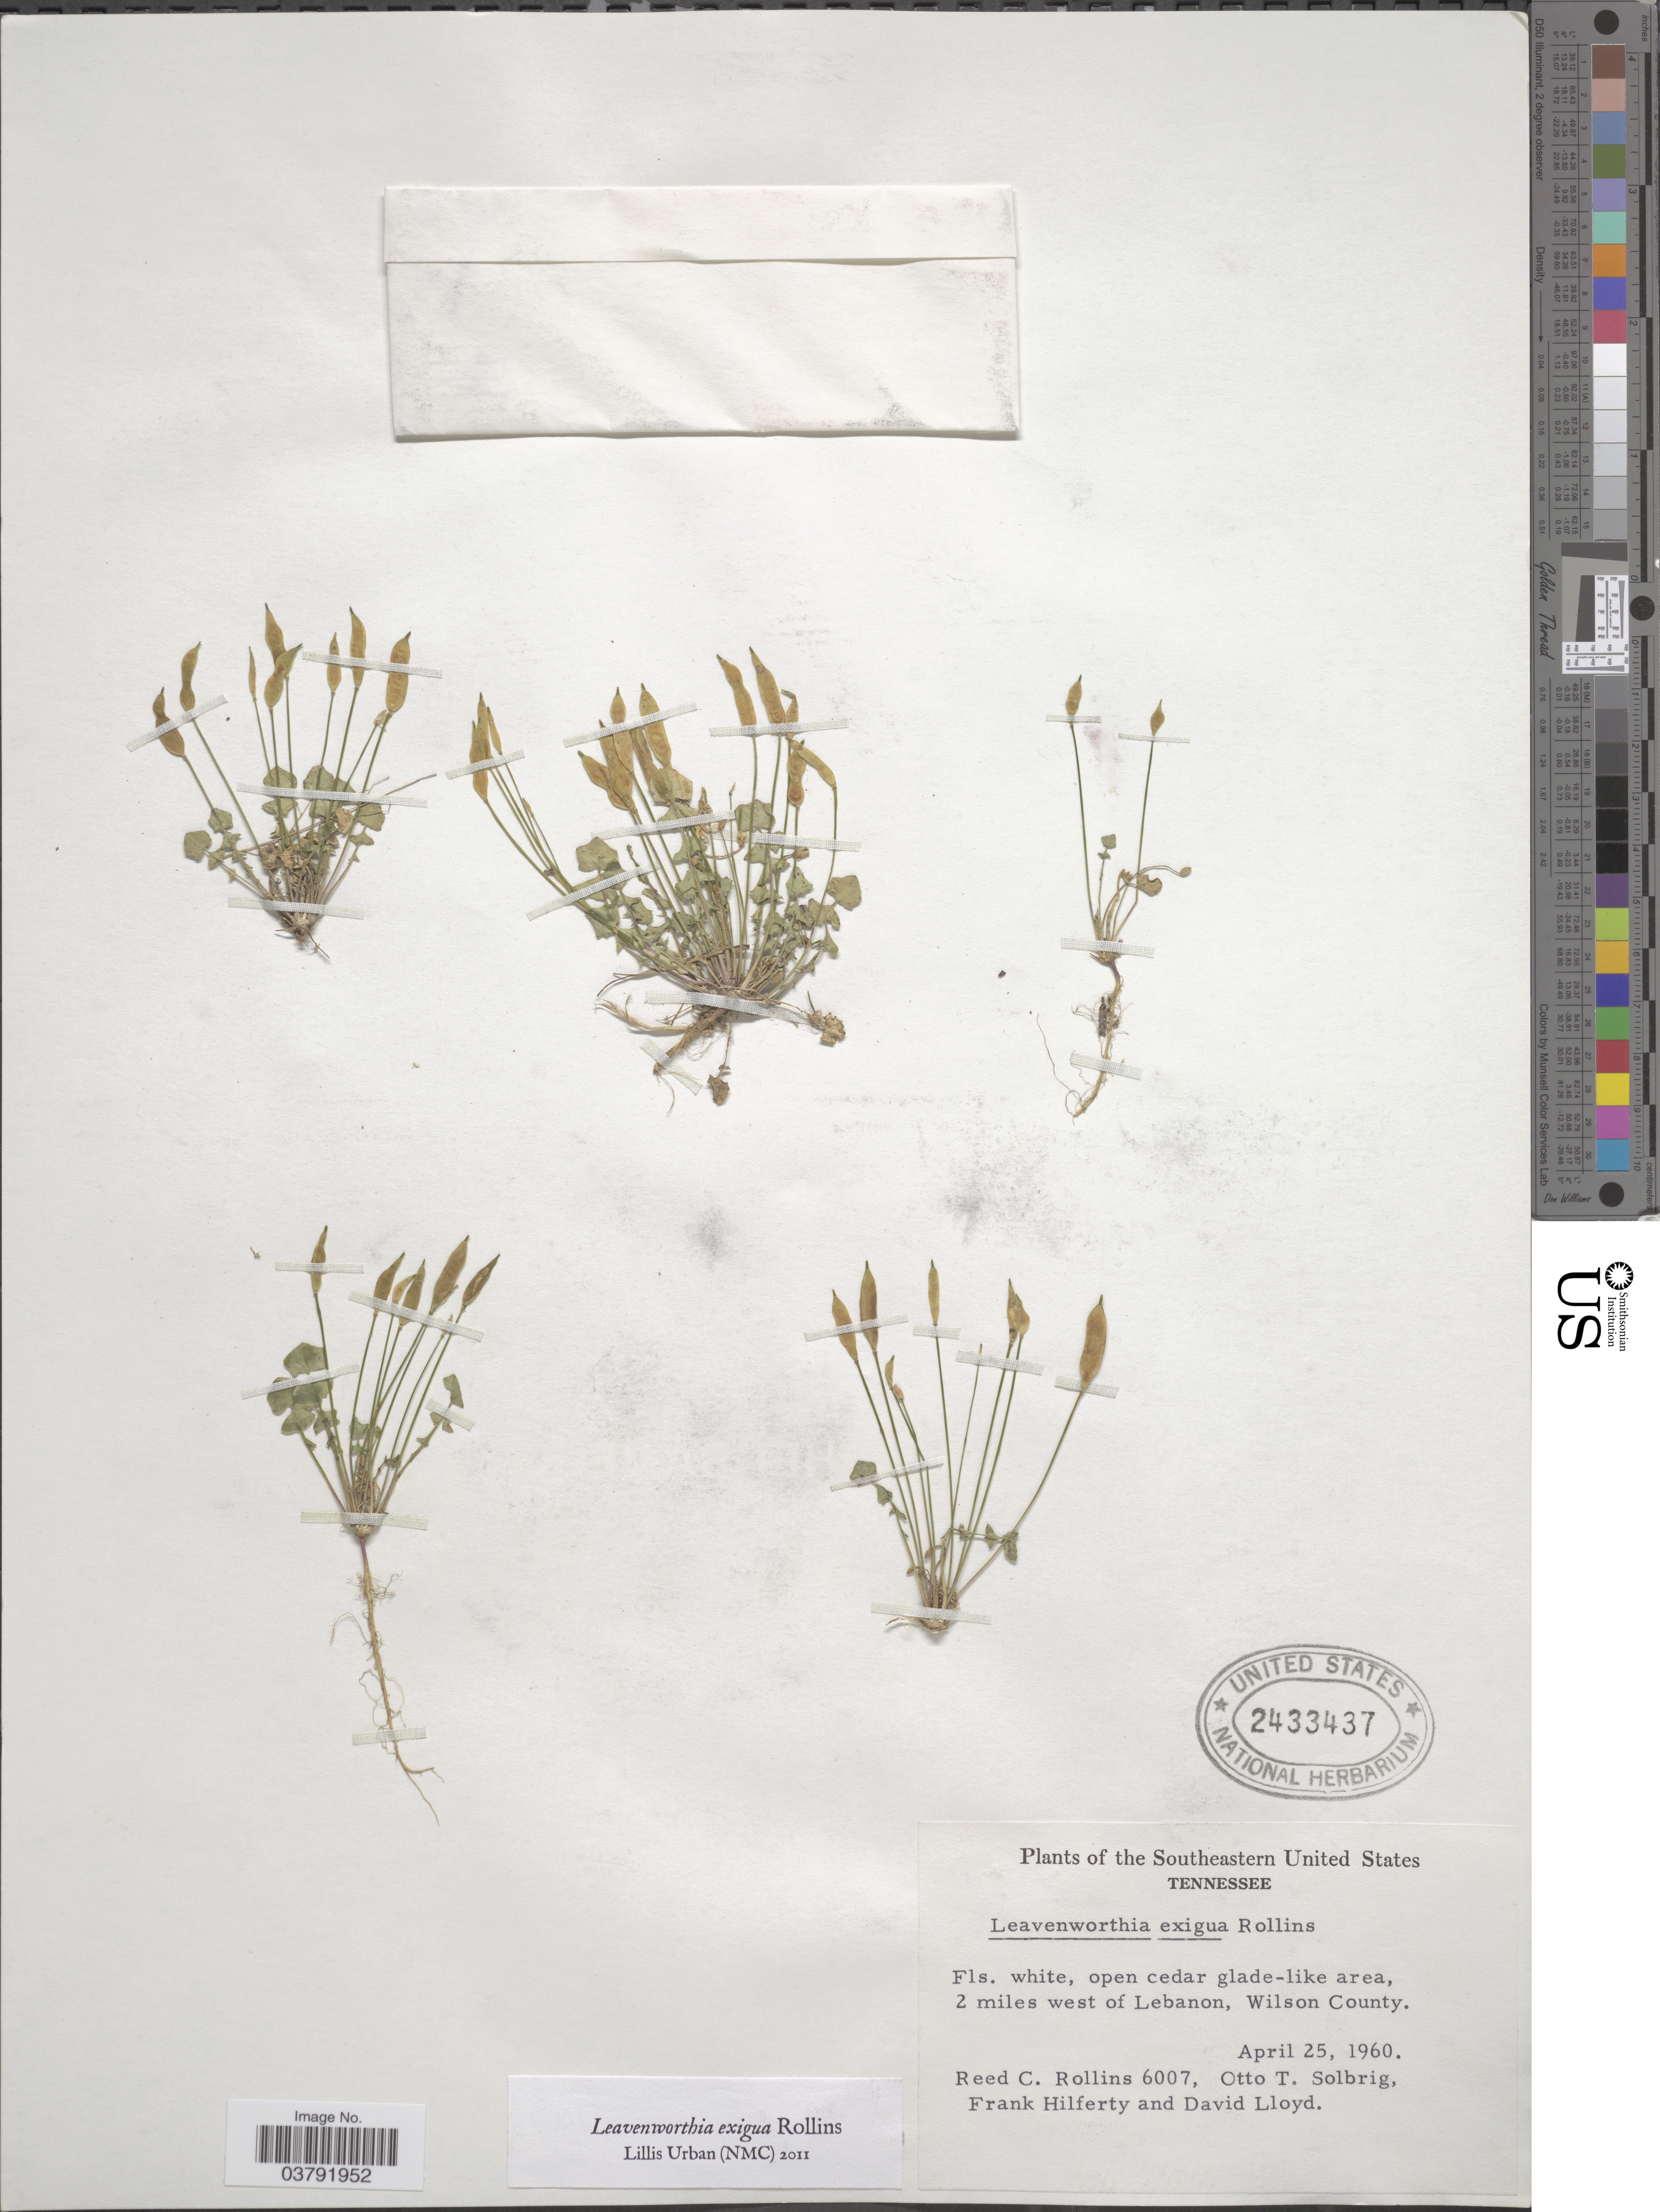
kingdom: Plantae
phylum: Tracheophyta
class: Magnoliopsida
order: Brassicales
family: Brassicaceae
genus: Leavenworthia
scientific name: Leavenworthia exigua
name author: Rollins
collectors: R. C. Rollins, O. T. Solbrig, F. Hilferty & D. Lloyd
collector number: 6007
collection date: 1960-04-25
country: United States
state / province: Tennessee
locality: Southeastern United States. 2 miles west of Lebanon, Wilson County.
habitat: open cedar glade like area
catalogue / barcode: US 2433437